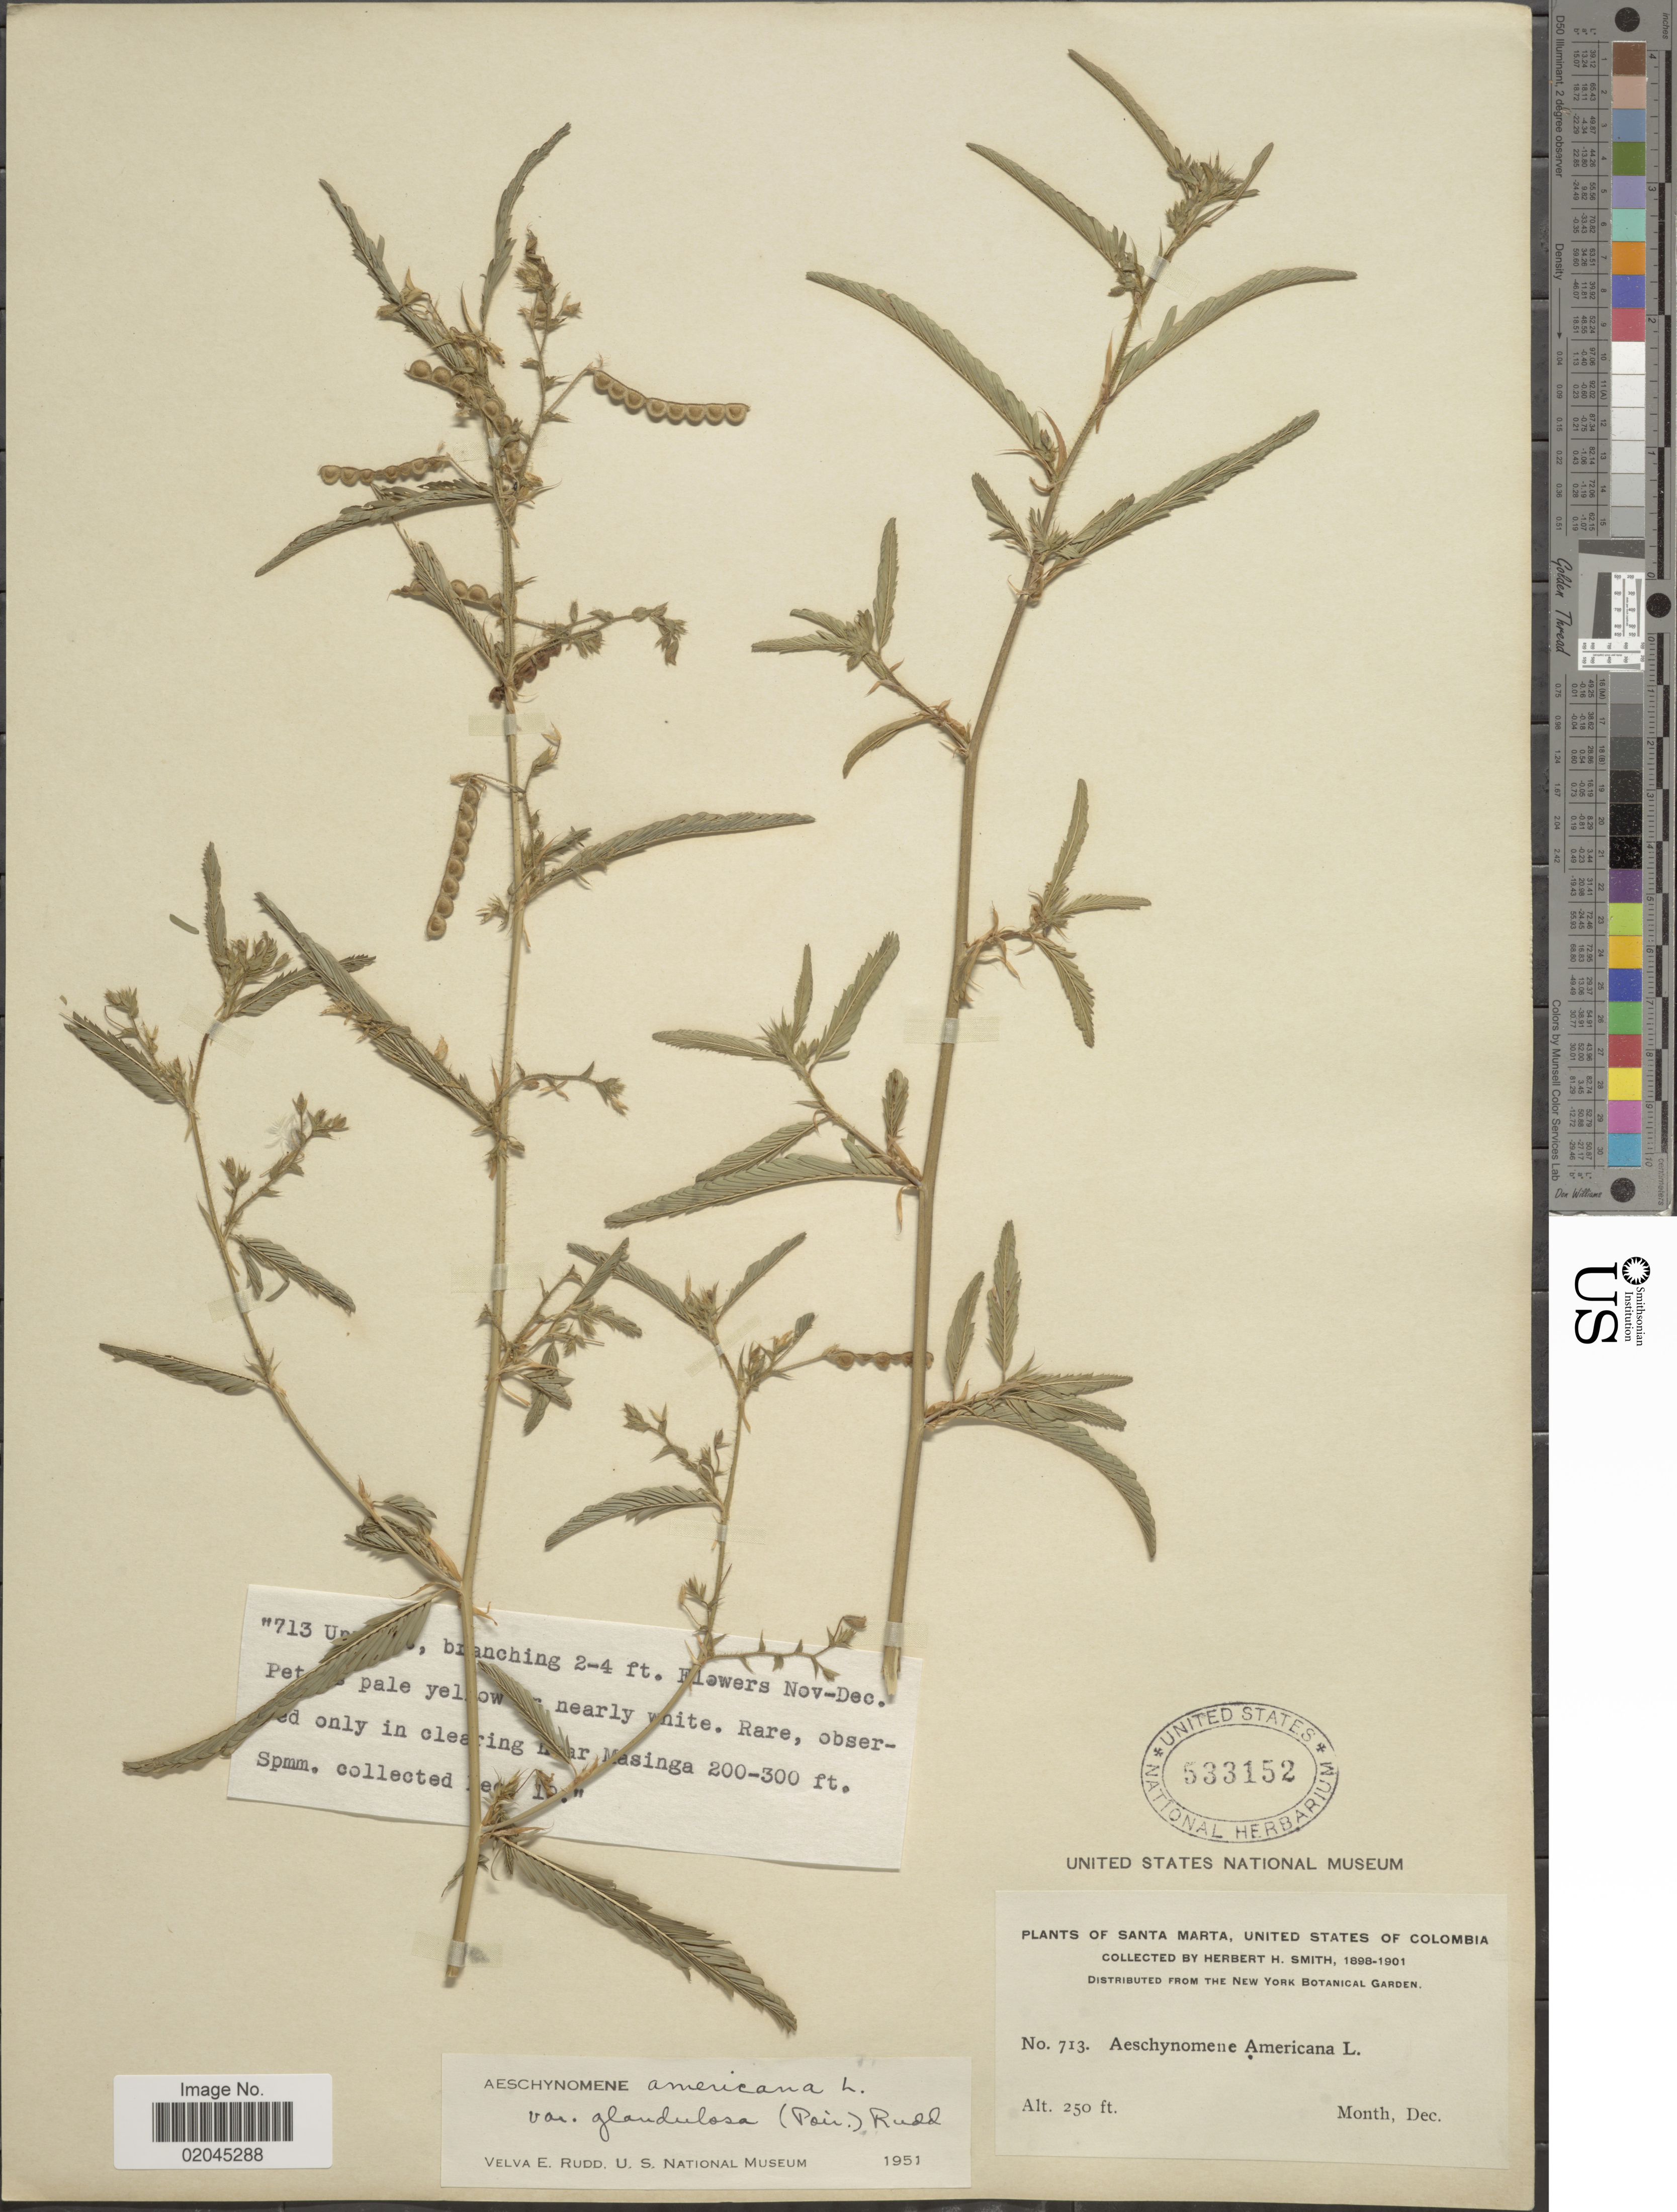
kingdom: Plantae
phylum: Tracheophyta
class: Magnoliopsida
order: Fabales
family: Fabaceae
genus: Aeschynomene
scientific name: Aeschynomene americana var. americana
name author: L.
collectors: Herbert H. Smith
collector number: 713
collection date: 1898-12/1901-12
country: Colombia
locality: Santa Marta, United States of Colombia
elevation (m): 76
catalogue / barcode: US 533152